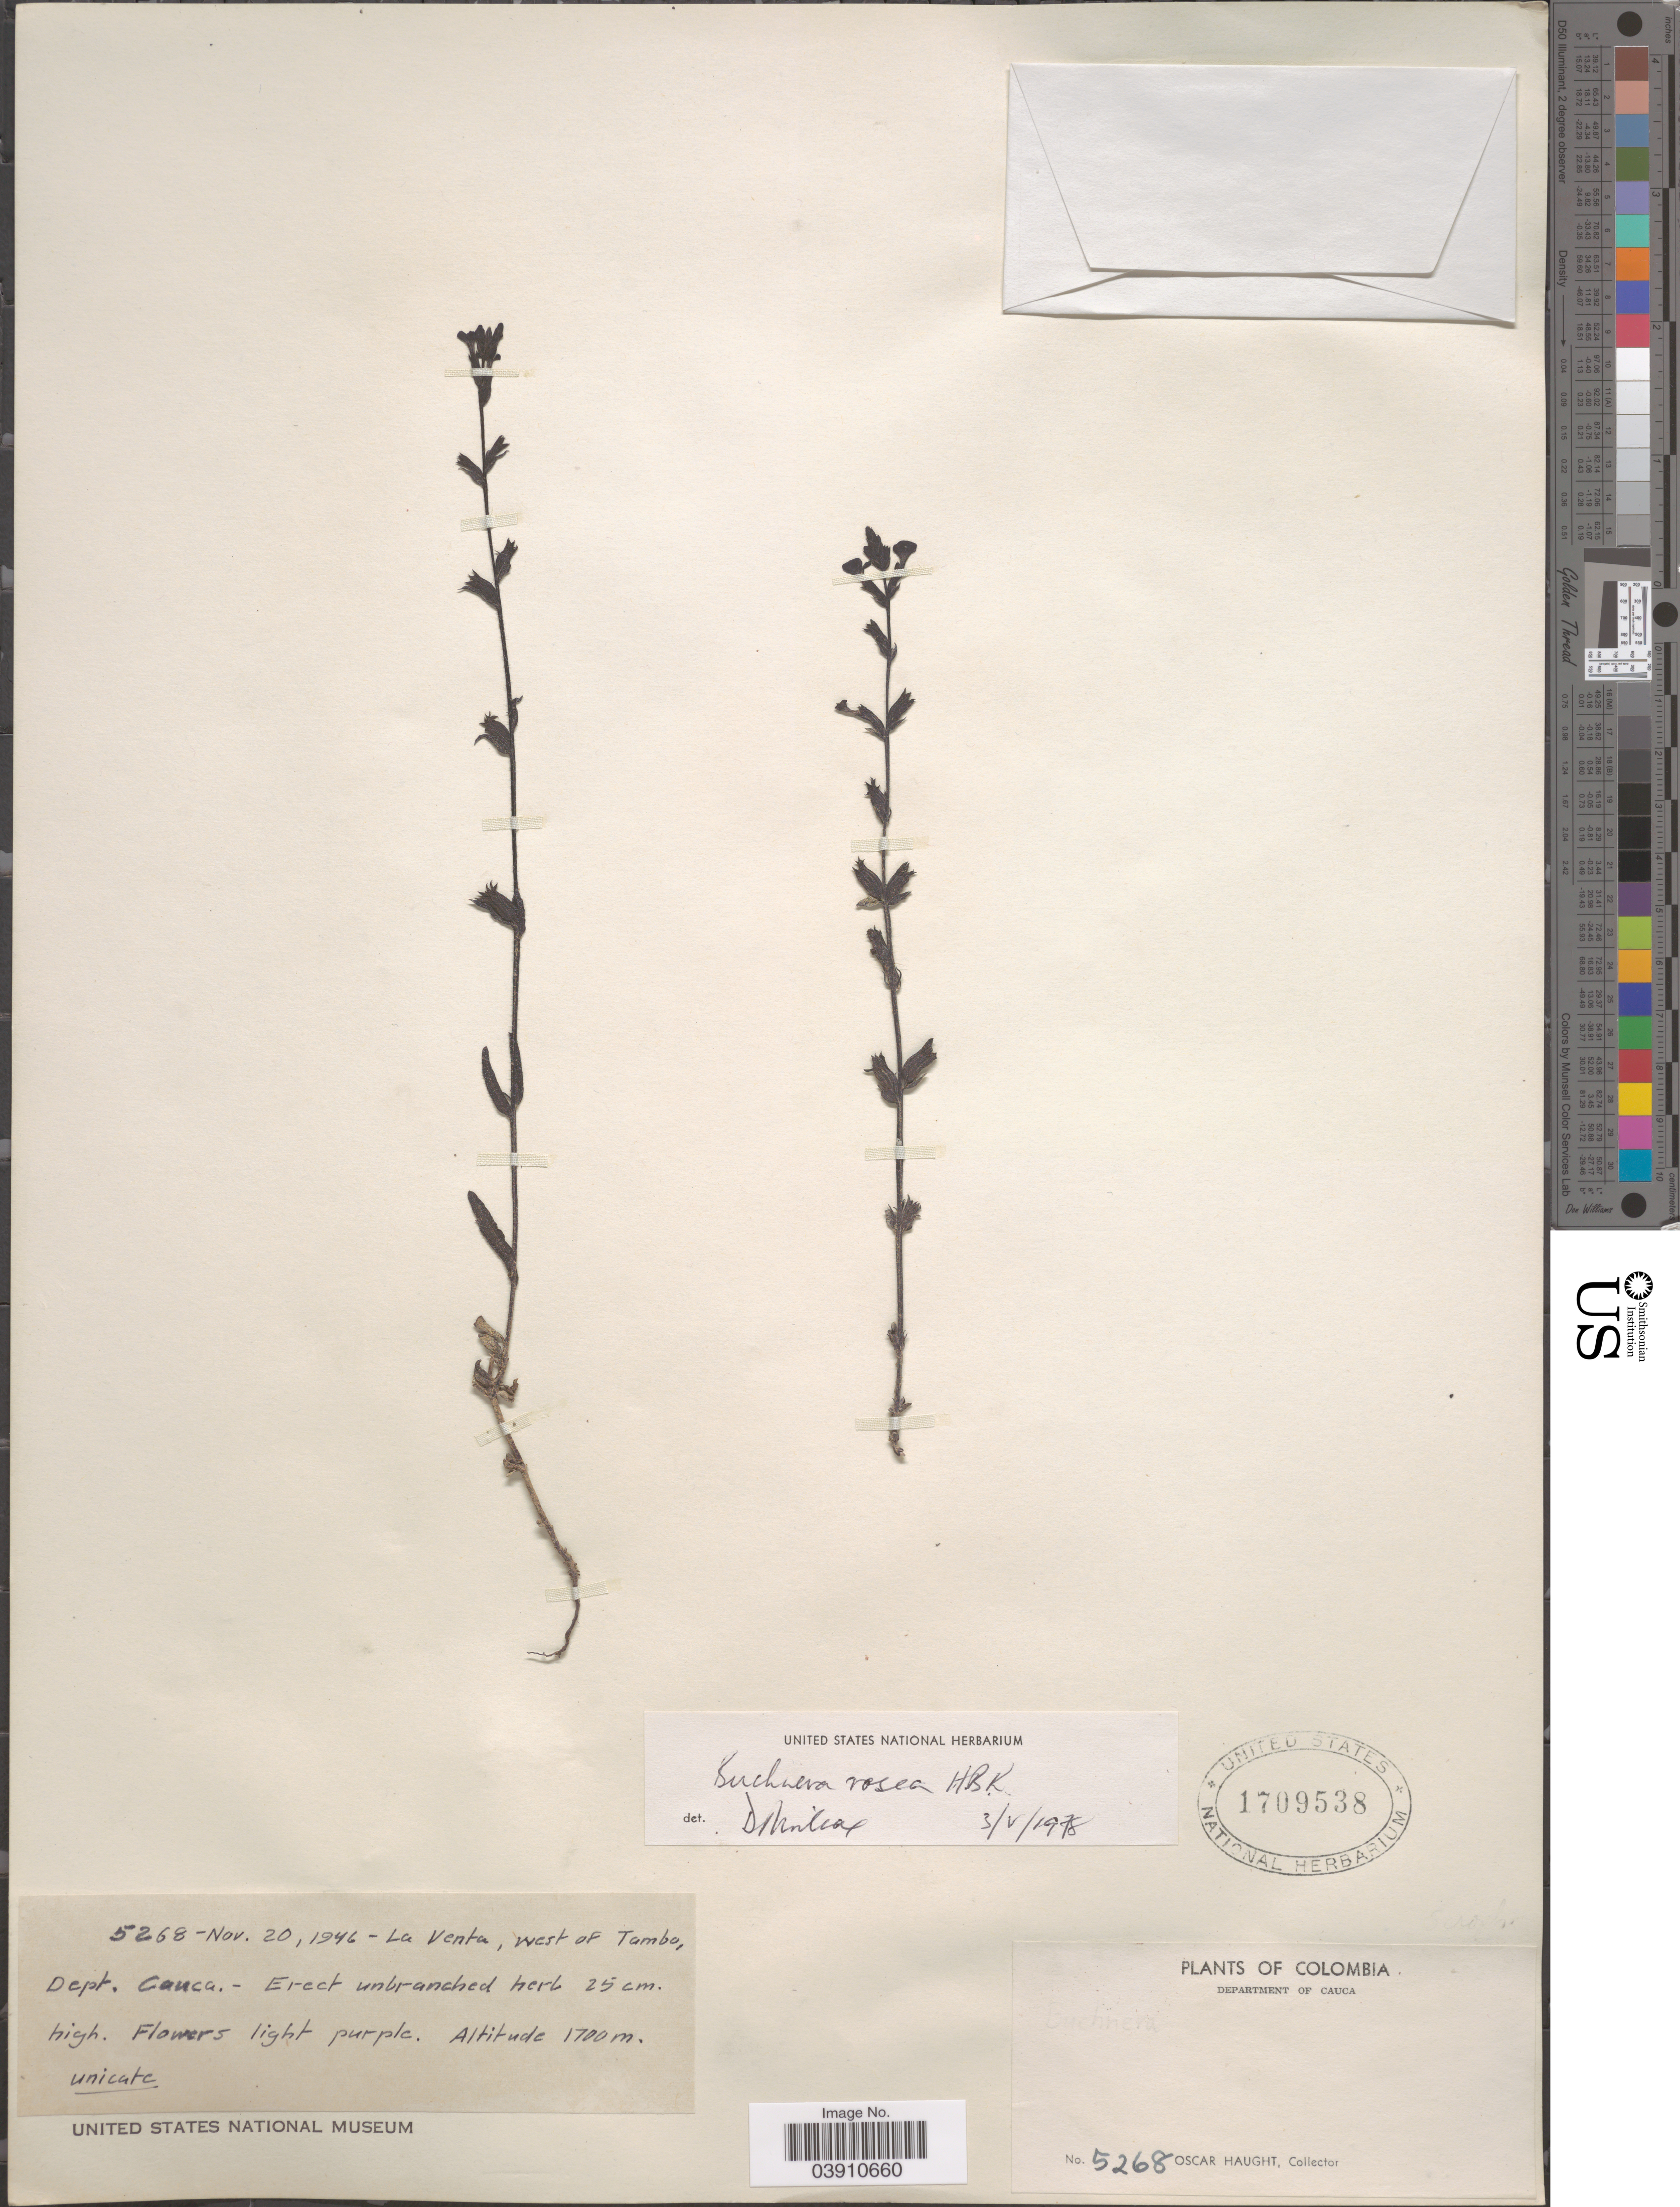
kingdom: Plantae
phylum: Tracheophyta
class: Magnoliopsida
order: Lamiales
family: Orobanchaceae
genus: Buchnera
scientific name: Buchnera rosea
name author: Kunth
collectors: O. L. Haught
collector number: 5268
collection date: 1946-11-20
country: Colombia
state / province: Cauca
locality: Department of Cauca. La Venta, west of Tambo.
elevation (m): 1700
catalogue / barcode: US 1709538